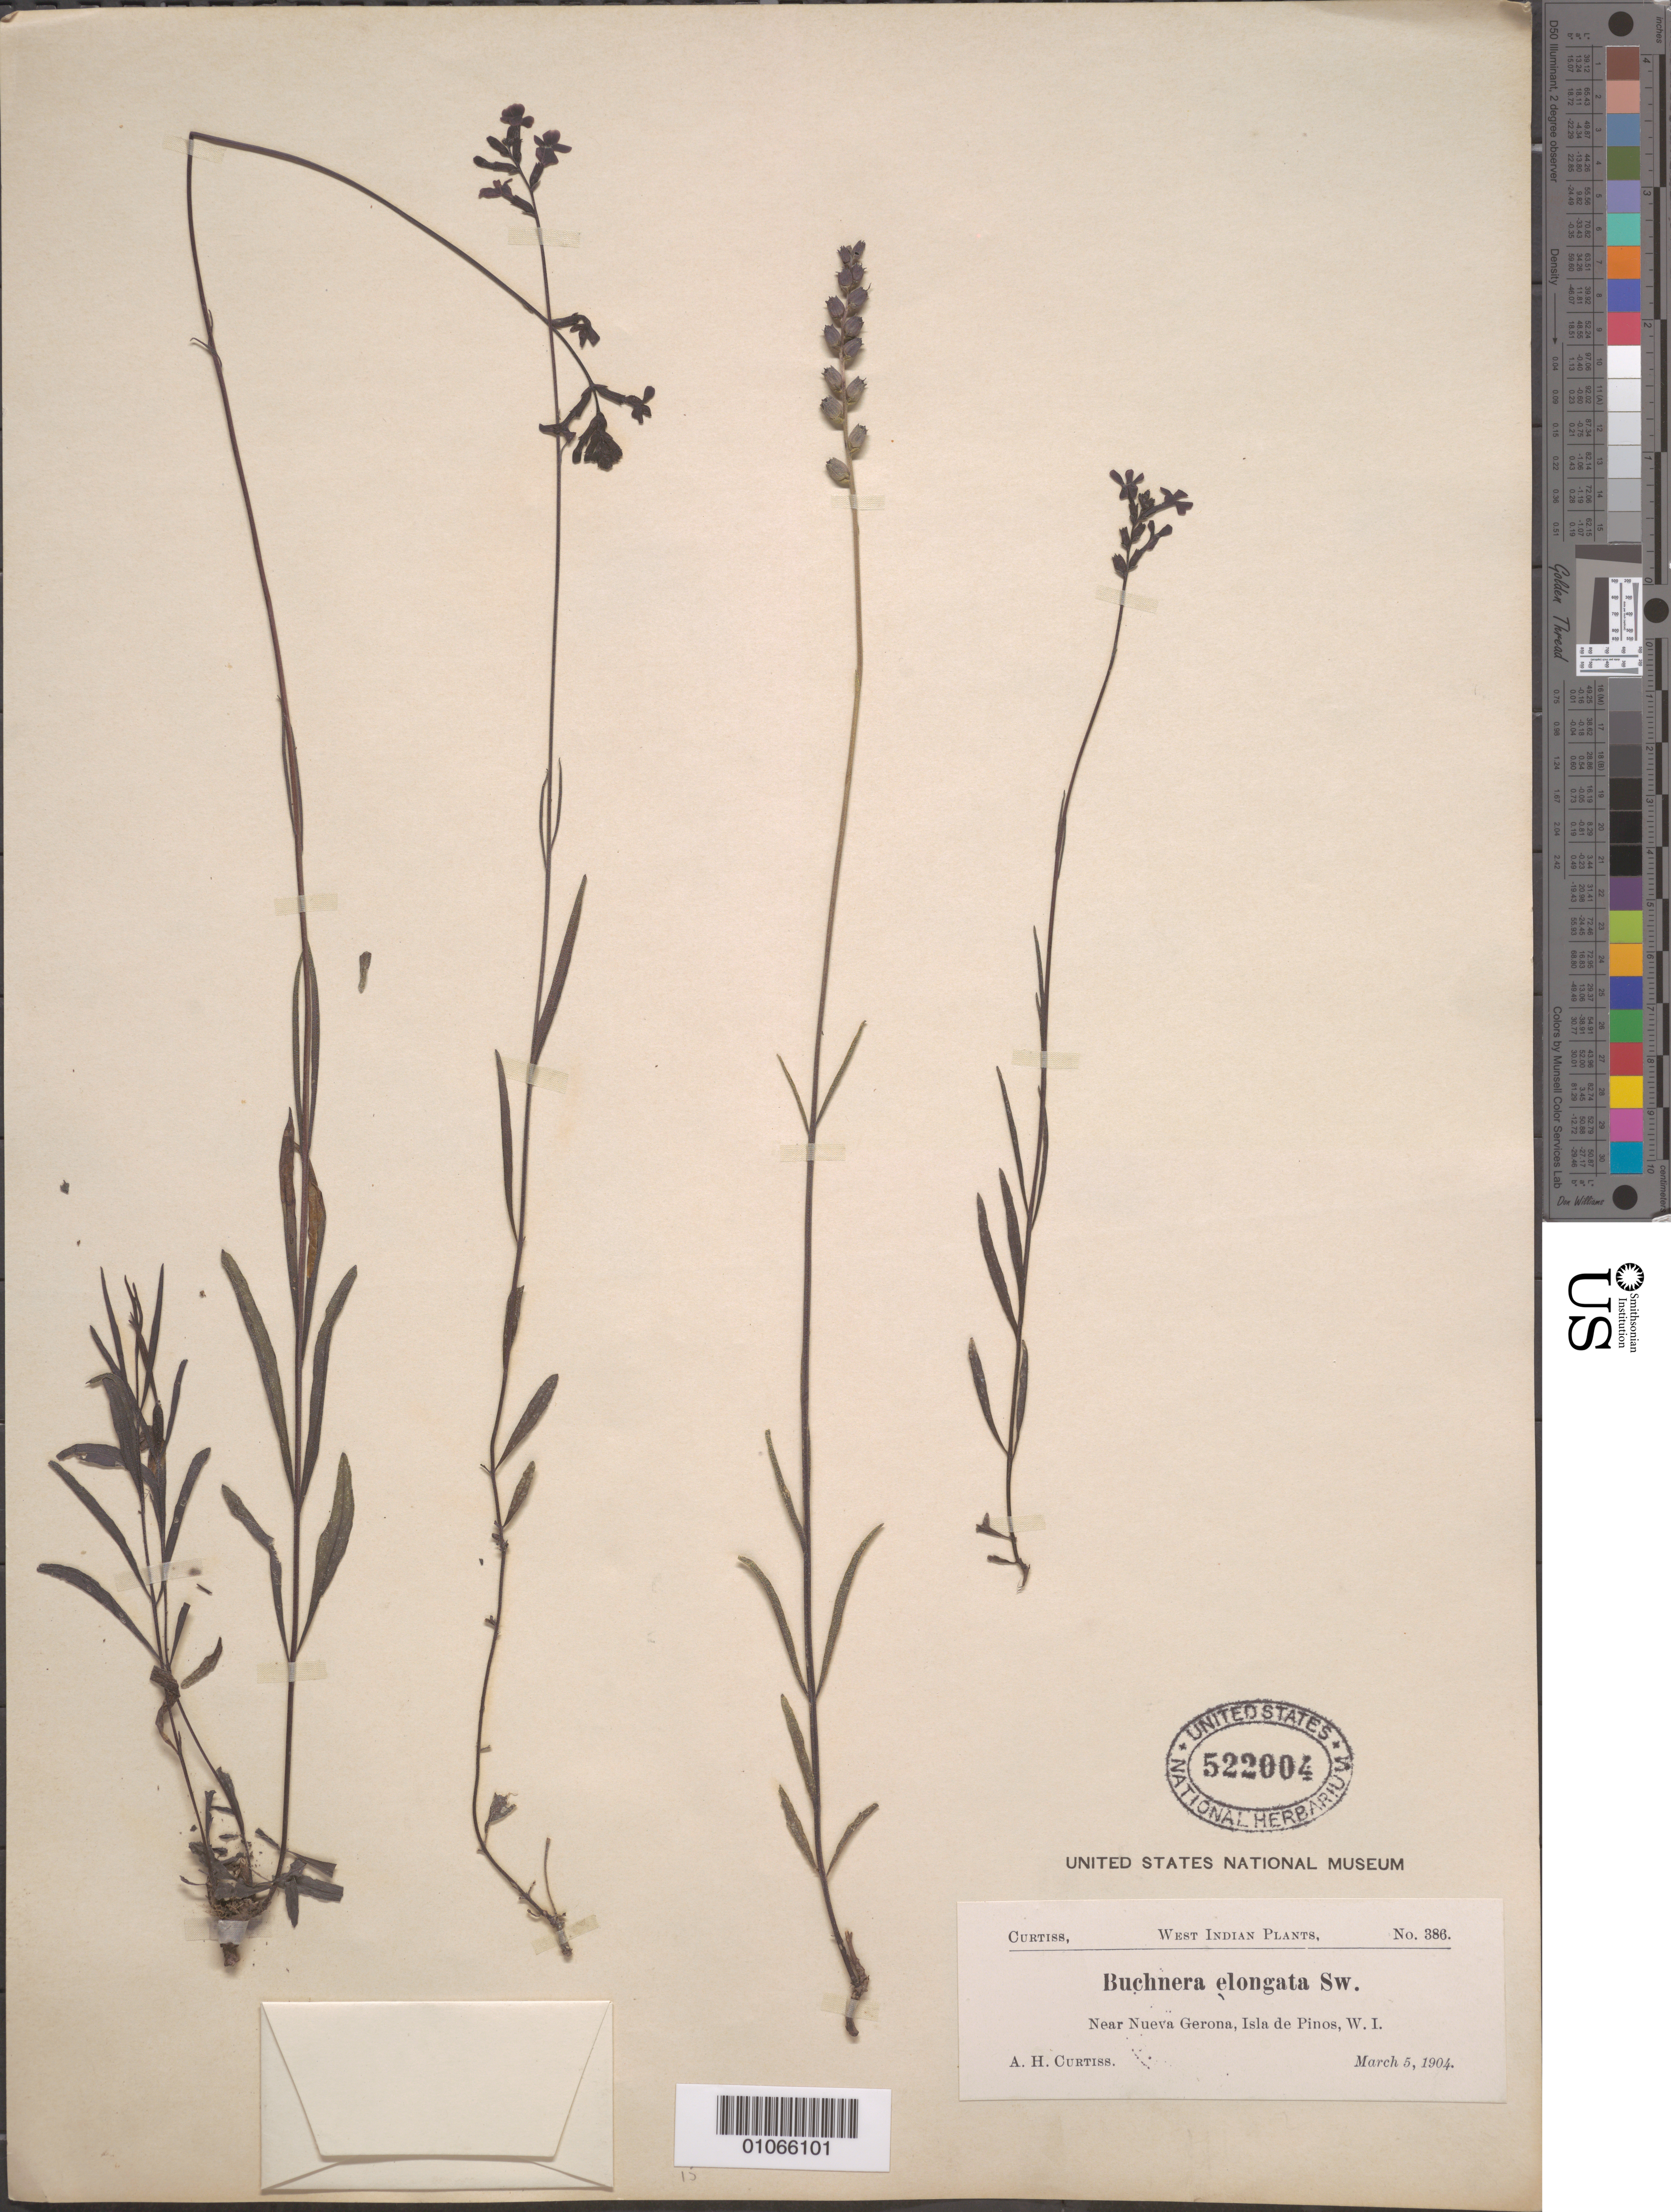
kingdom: Plantae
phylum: Tracheophyta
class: Magnoliopsida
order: Lamiales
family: Orobanchaceae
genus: Buchnera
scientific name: Buchnera elongata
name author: Sw.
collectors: A. H. Curtiss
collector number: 386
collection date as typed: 05 Mar 1904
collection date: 1904-03-05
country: Cuba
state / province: Isla de La Juventud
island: Isla de la Juventud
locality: Isle of Pines, Near Nueva Gerona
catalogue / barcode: US 522004